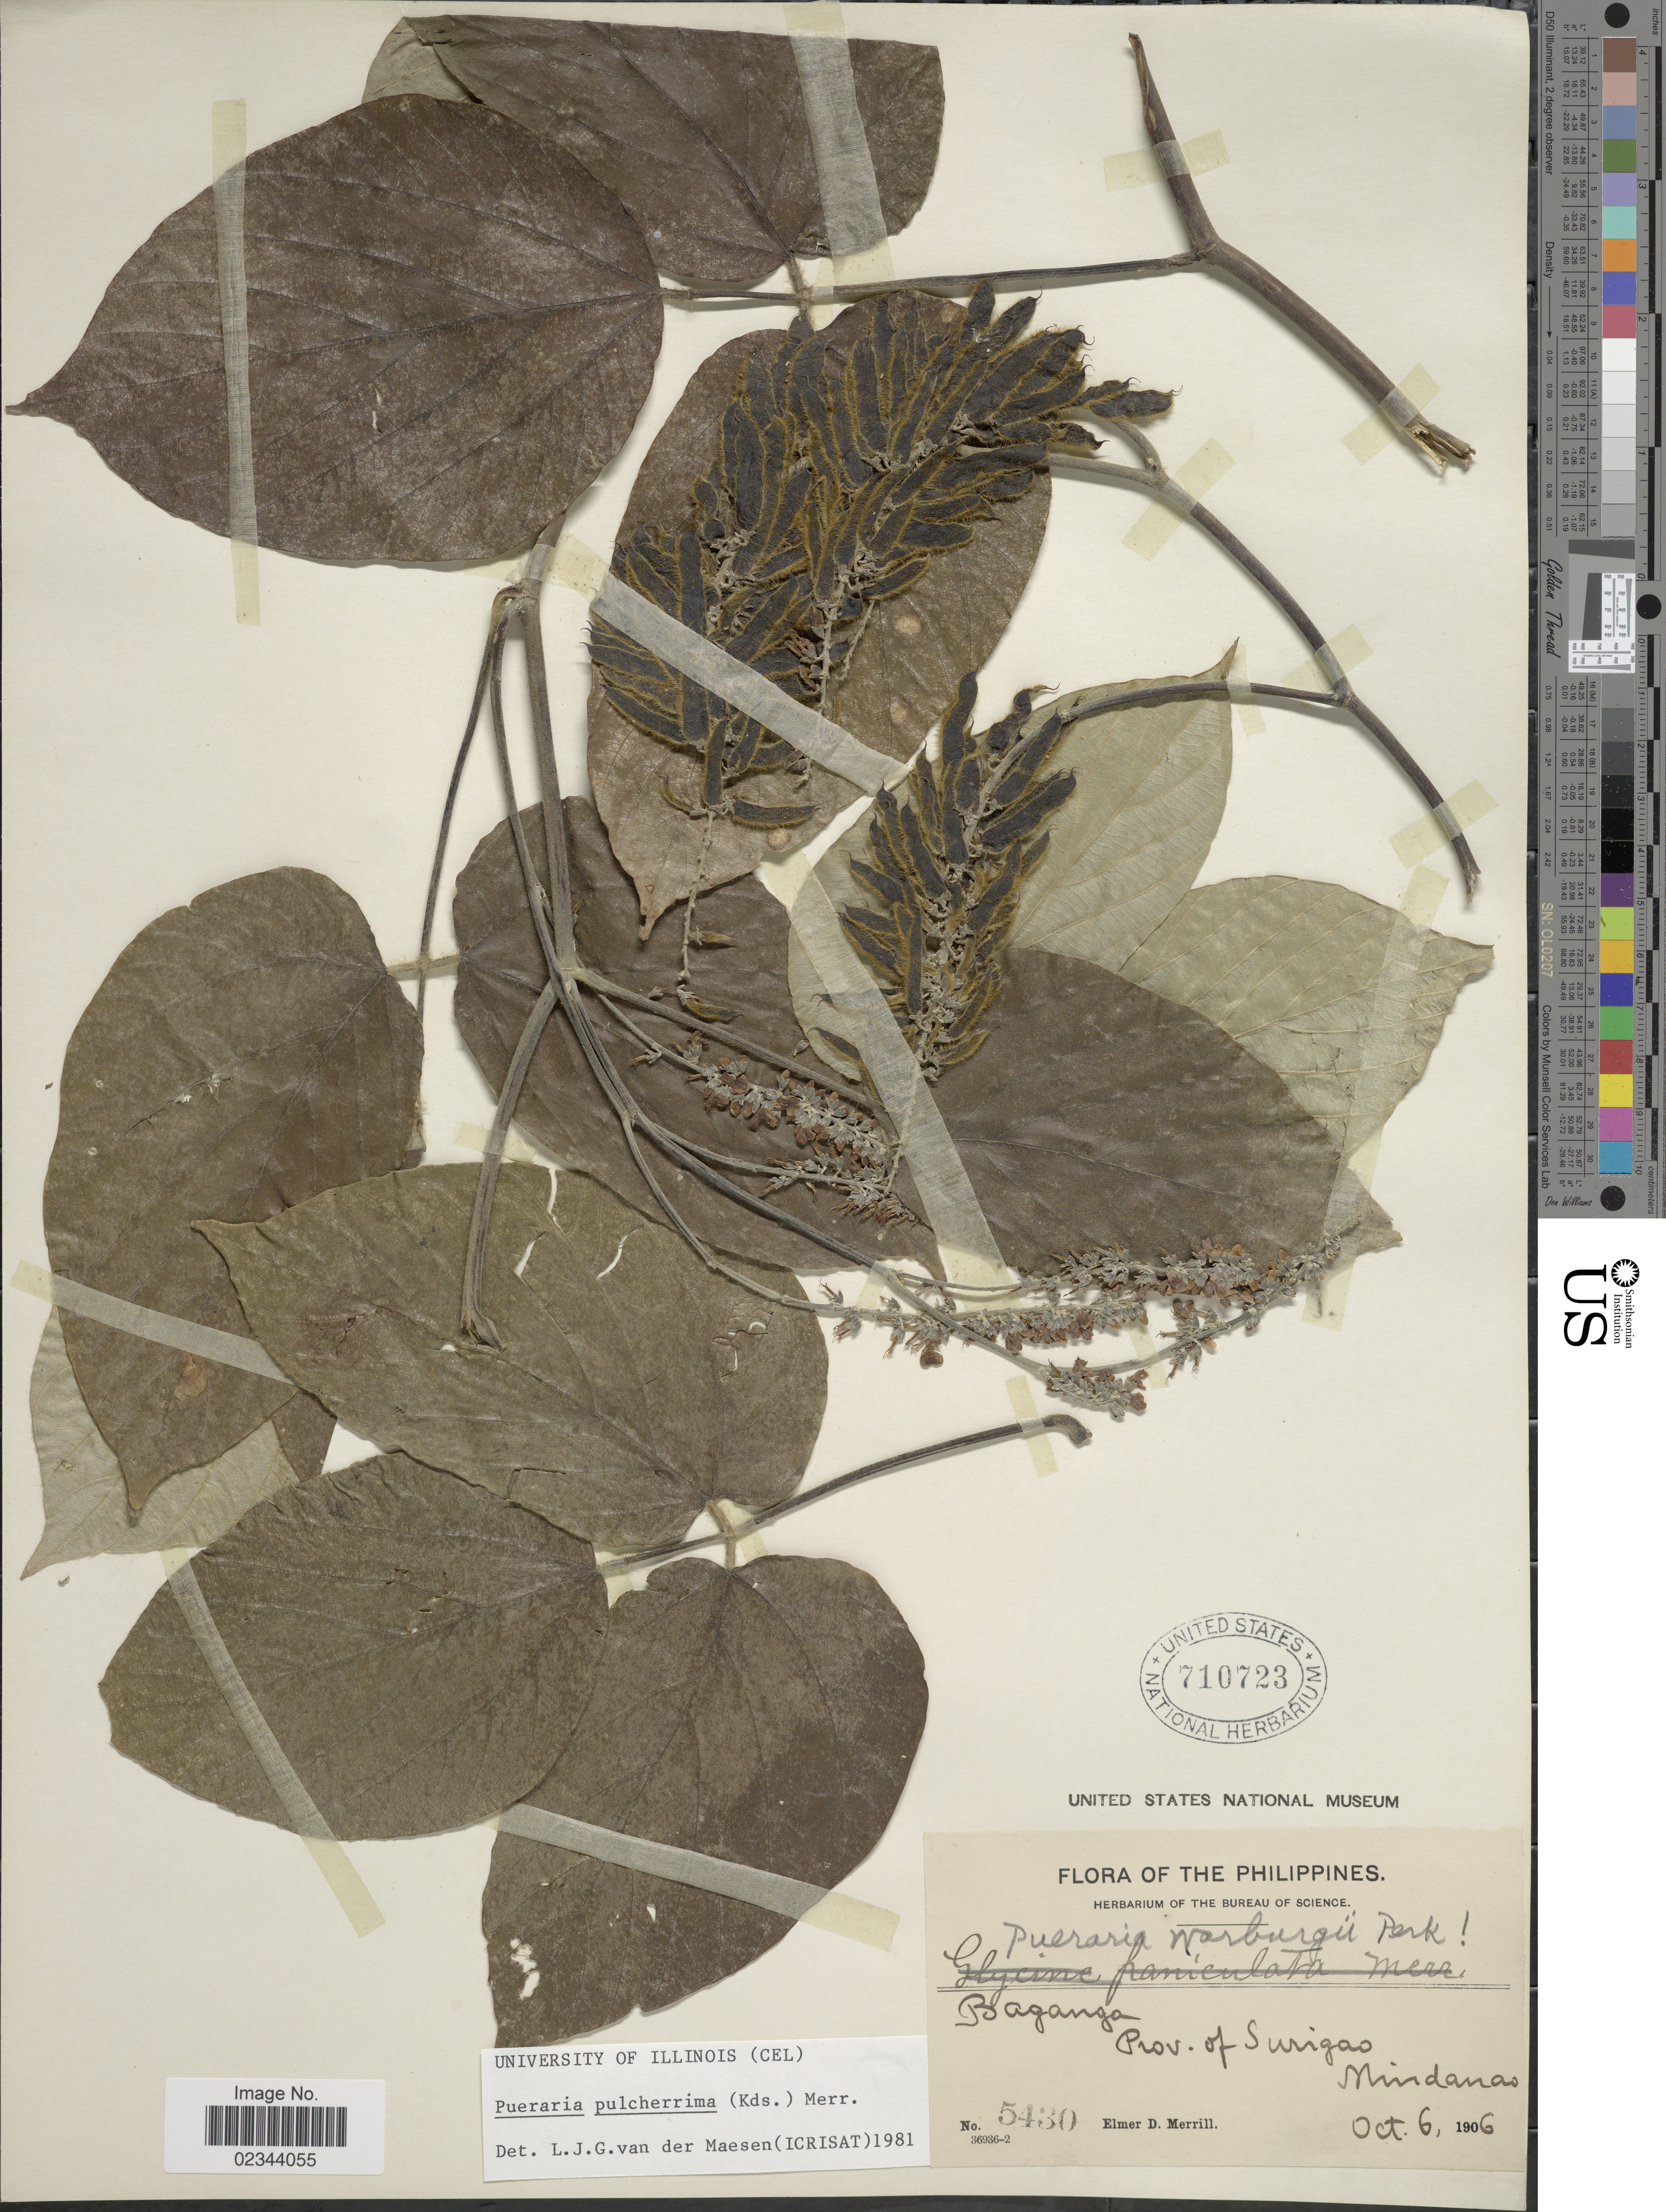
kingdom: Plantae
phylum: Tracheophyta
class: Magnoliopsida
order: Fabales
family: Fabaceae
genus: Pueraria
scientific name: Pueraria pulcherrima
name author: (Koord.) Koord.-Schum.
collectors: E. D. Merrill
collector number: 5430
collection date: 1906-10-06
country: Philippines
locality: Baganga, Prov. of Surigao, Mindanao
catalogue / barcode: US 710723